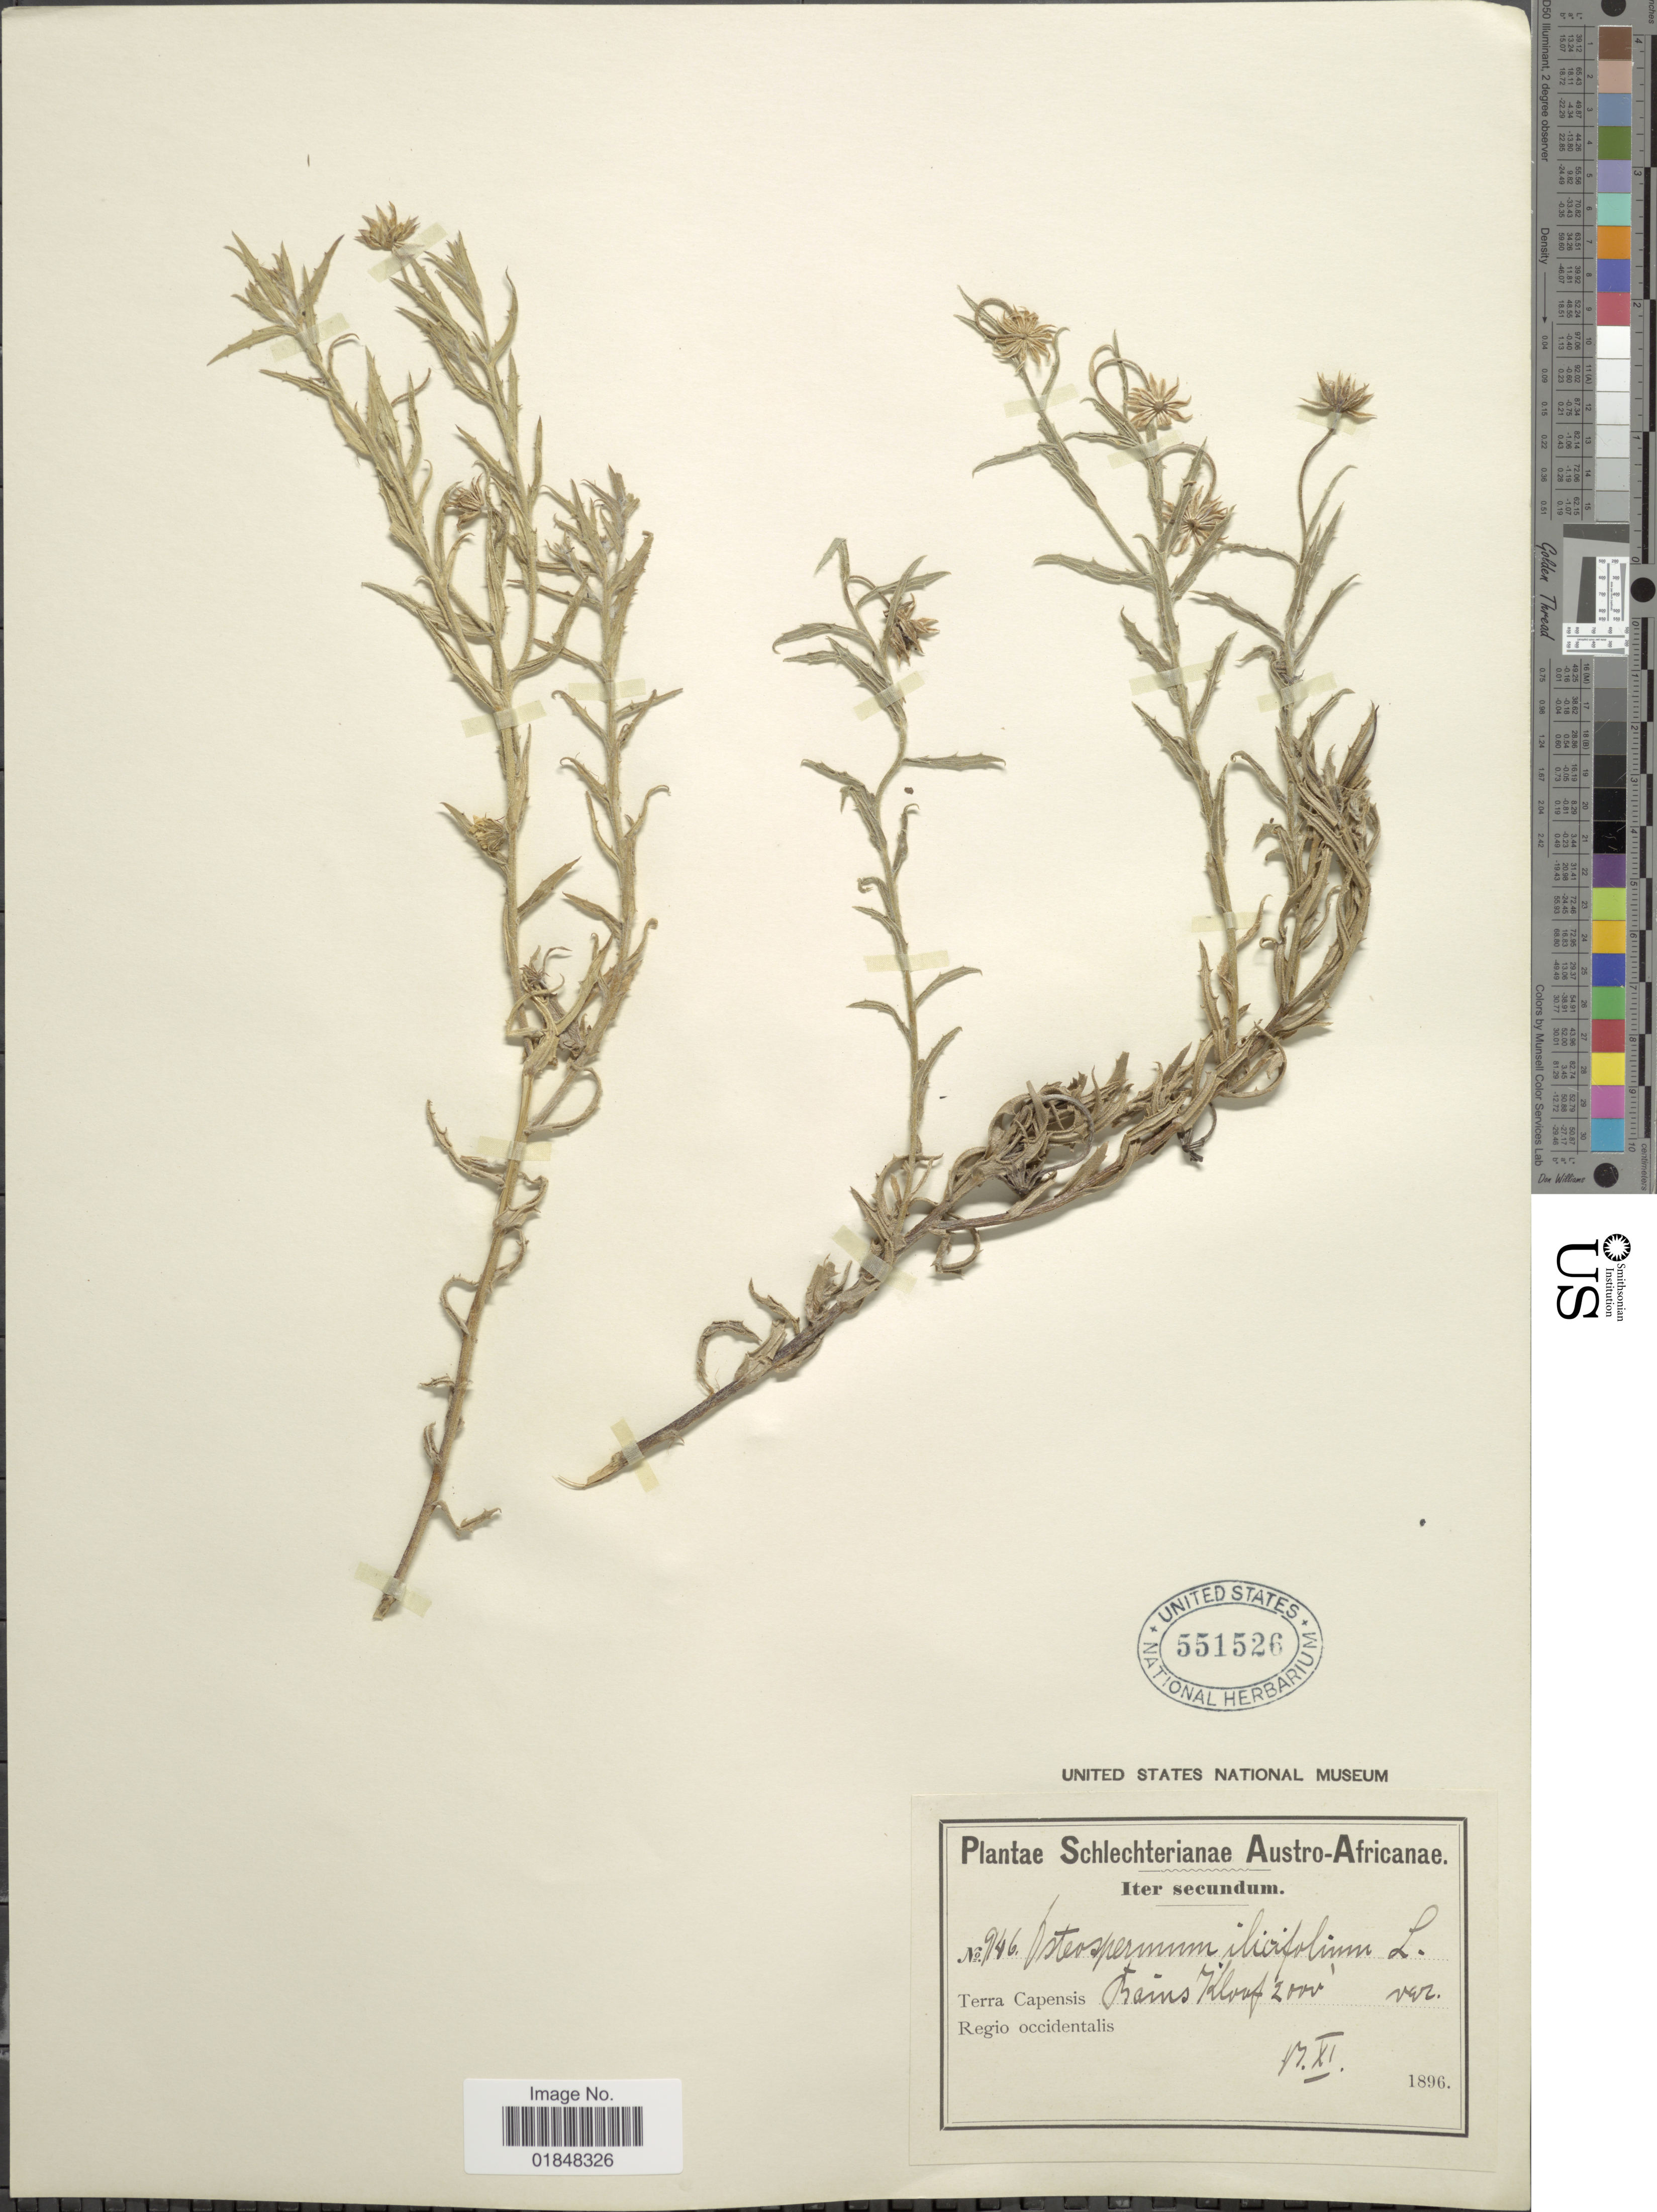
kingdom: Plantae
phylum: Tracheophyta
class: Magnoliopsida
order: Asterales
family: Asteraceae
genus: Nephrotheca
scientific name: Nephrotheca ilicifolia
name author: (L.) B. Nord. & Källersjö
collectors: Schlechter, --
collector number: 9146*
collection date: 1896-11-17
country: South Africa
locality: Austro - Africanae, Terra Capensis Bains Kloof, Regio occidentalis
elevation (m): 610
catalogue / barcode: US 551526